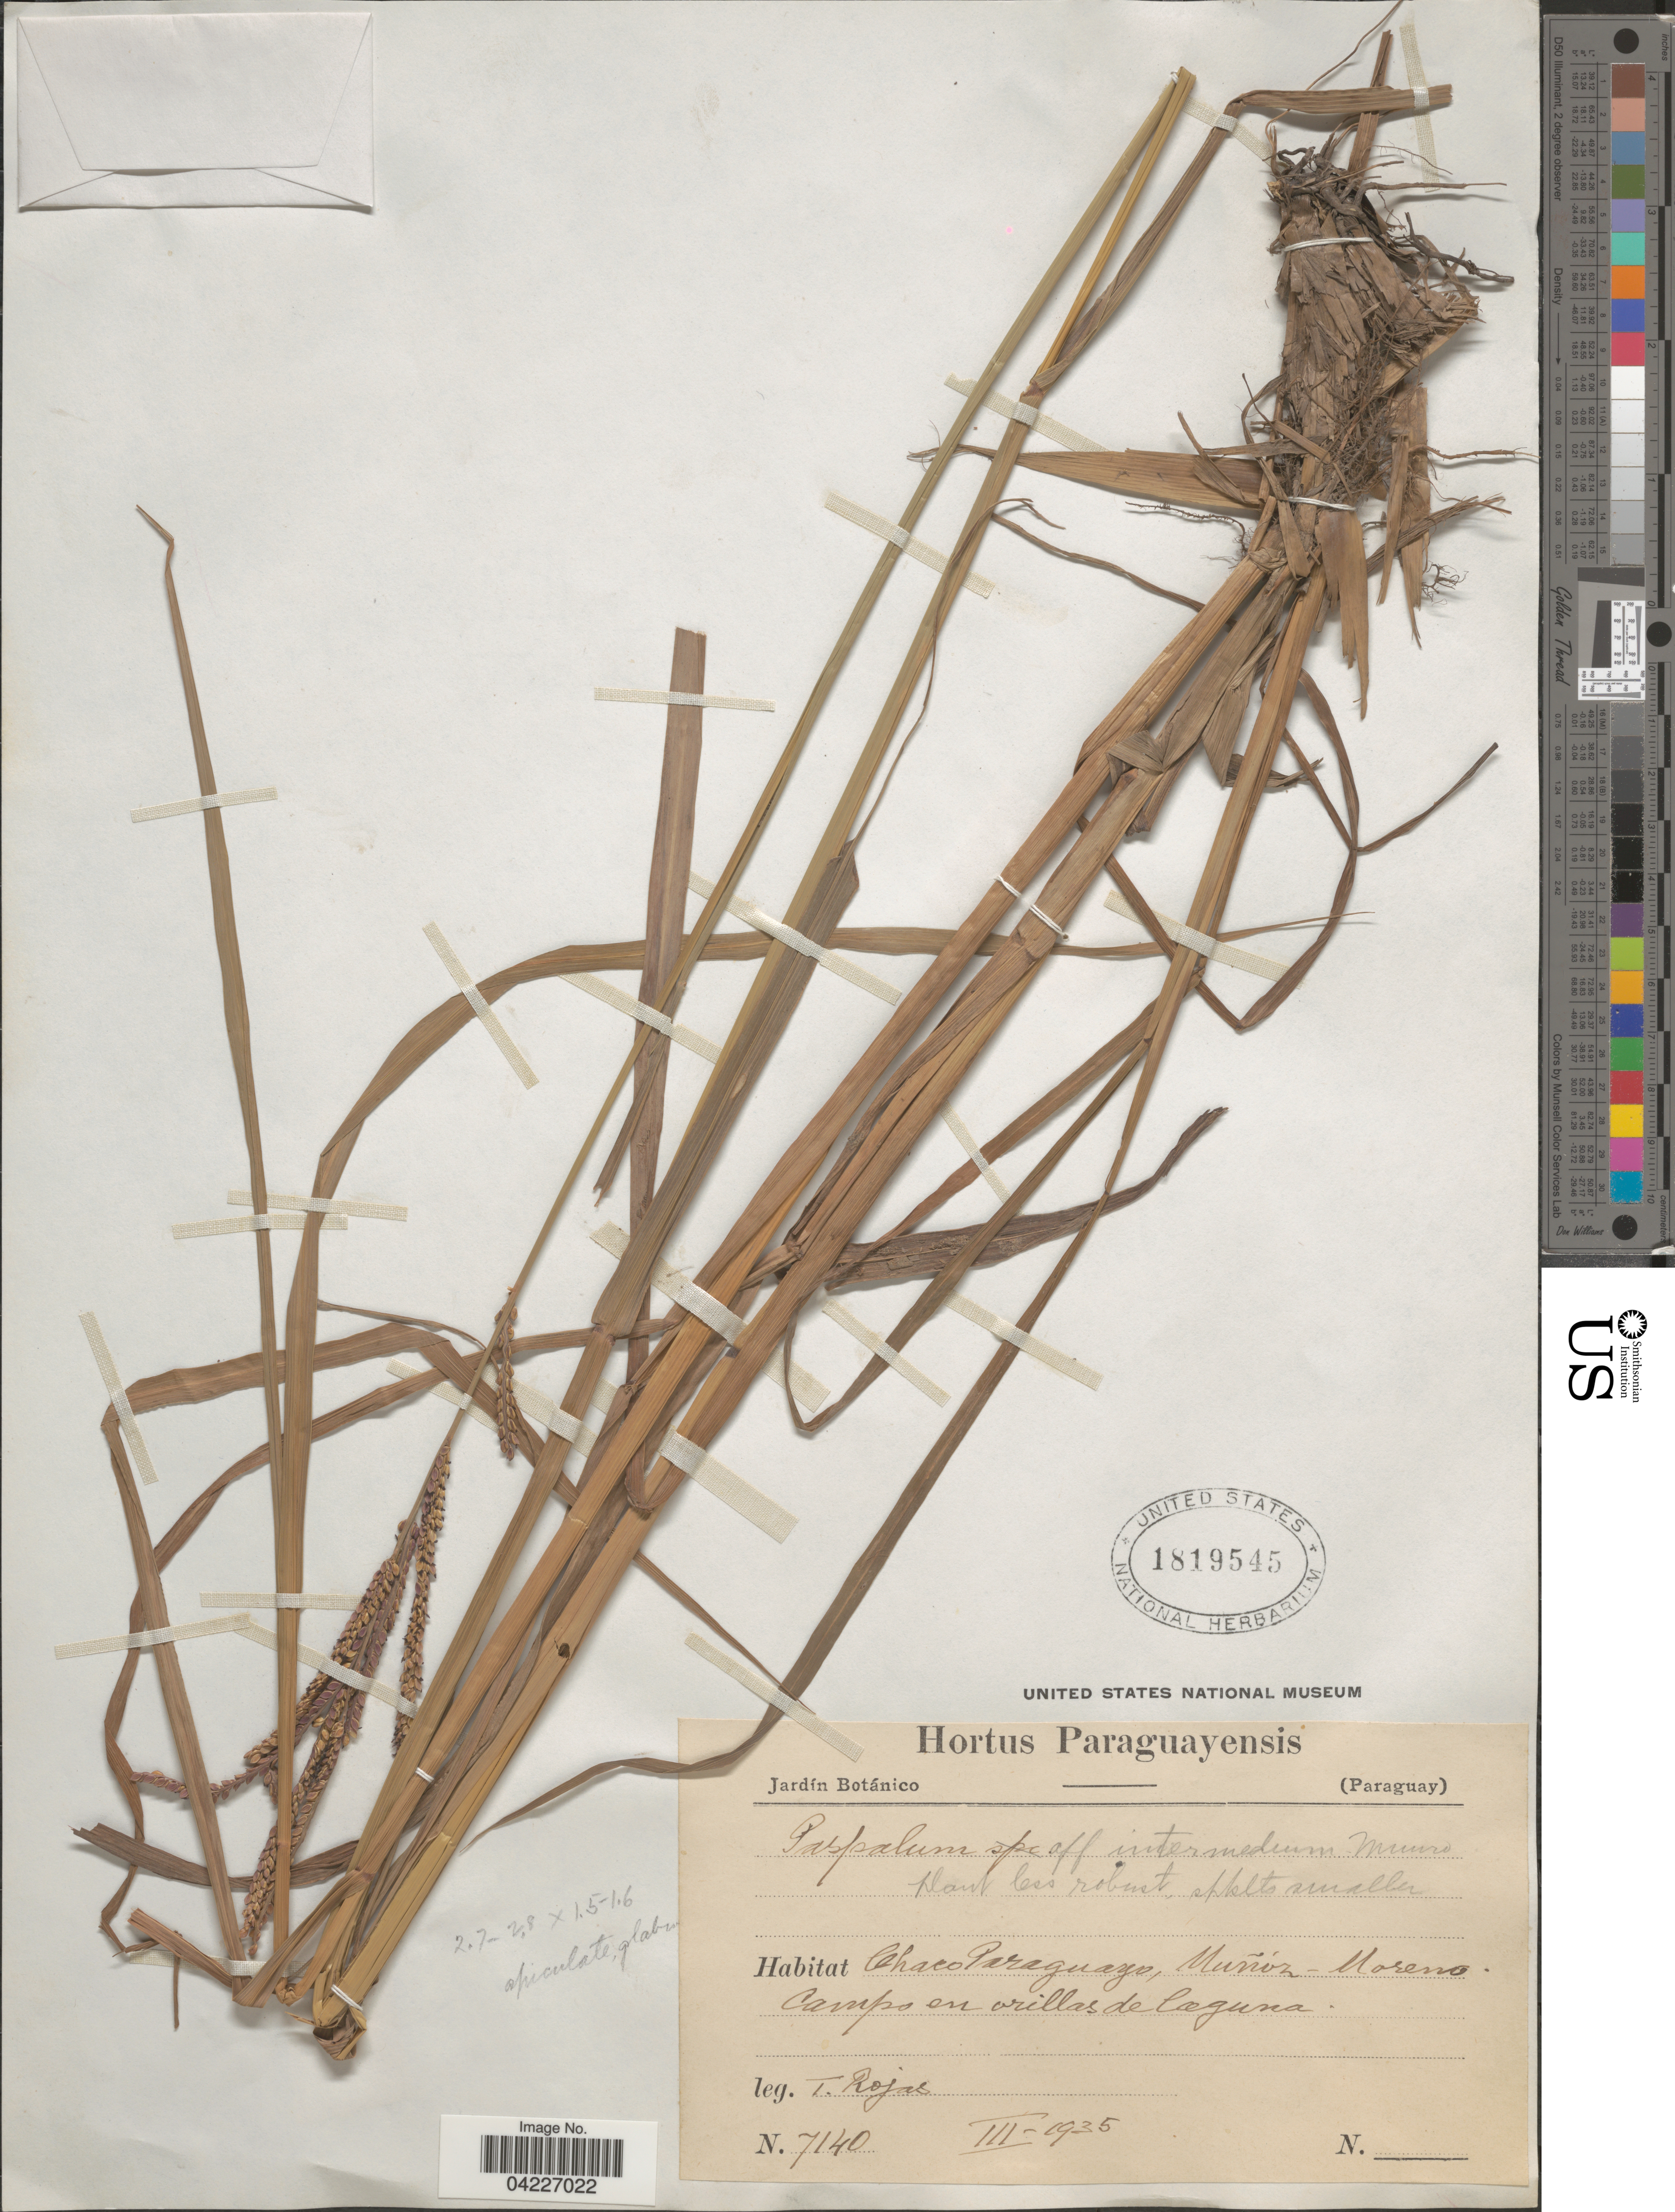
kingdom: Plantae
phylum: Tracheophyta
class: Liliopsida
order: Poales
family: Poaceae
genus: Paspalum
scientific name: Paspalum sp.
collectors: T. Rojas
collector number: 7140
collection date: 1935-03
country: Paraguay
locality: Chaco Paraguayo, Muñóz - Moreno. Campo en orillas de laguna.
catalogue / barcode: US 1819545